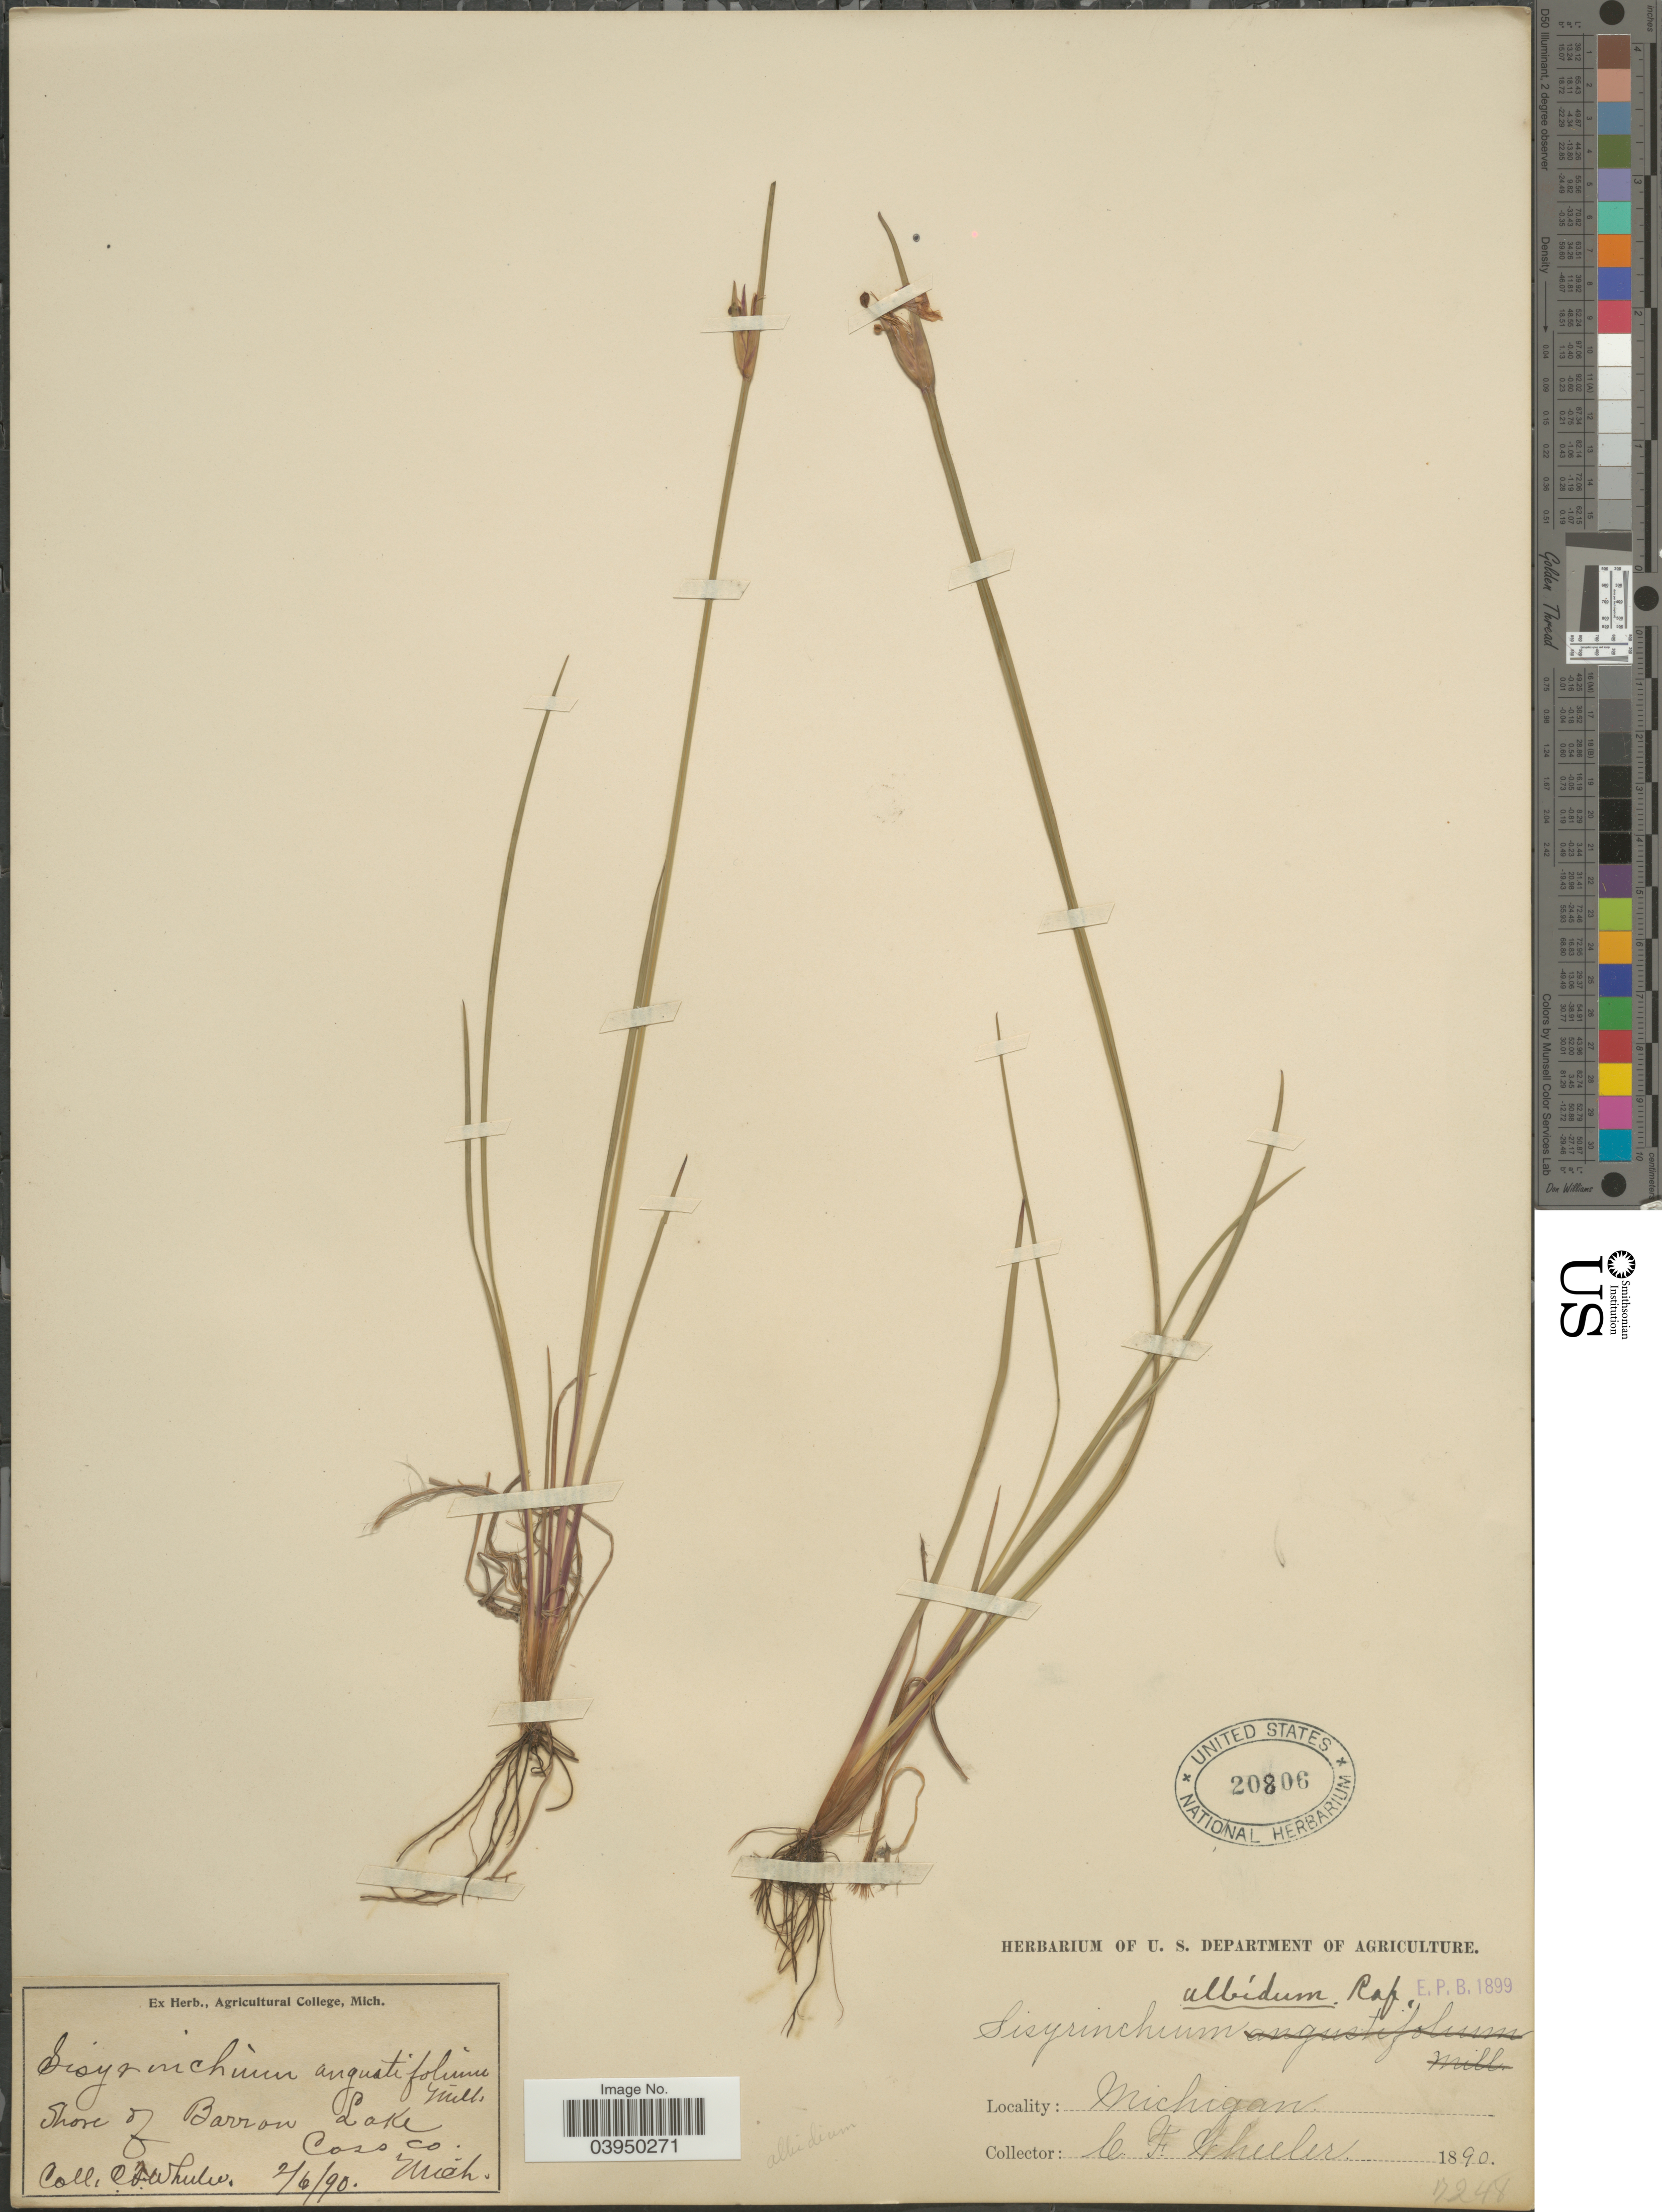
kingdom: Plantae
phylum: Tracheophyta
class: Liliopsida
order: Asparagales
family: Iridaceae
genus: Sisyrinchium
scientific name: Sisyrinchium albidum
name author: Raf.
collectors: C. Wheeler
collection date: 1890-02-06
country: United States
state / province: Michigan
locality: Shore of Barron Lake. Cass Co.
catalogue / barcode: US 20806